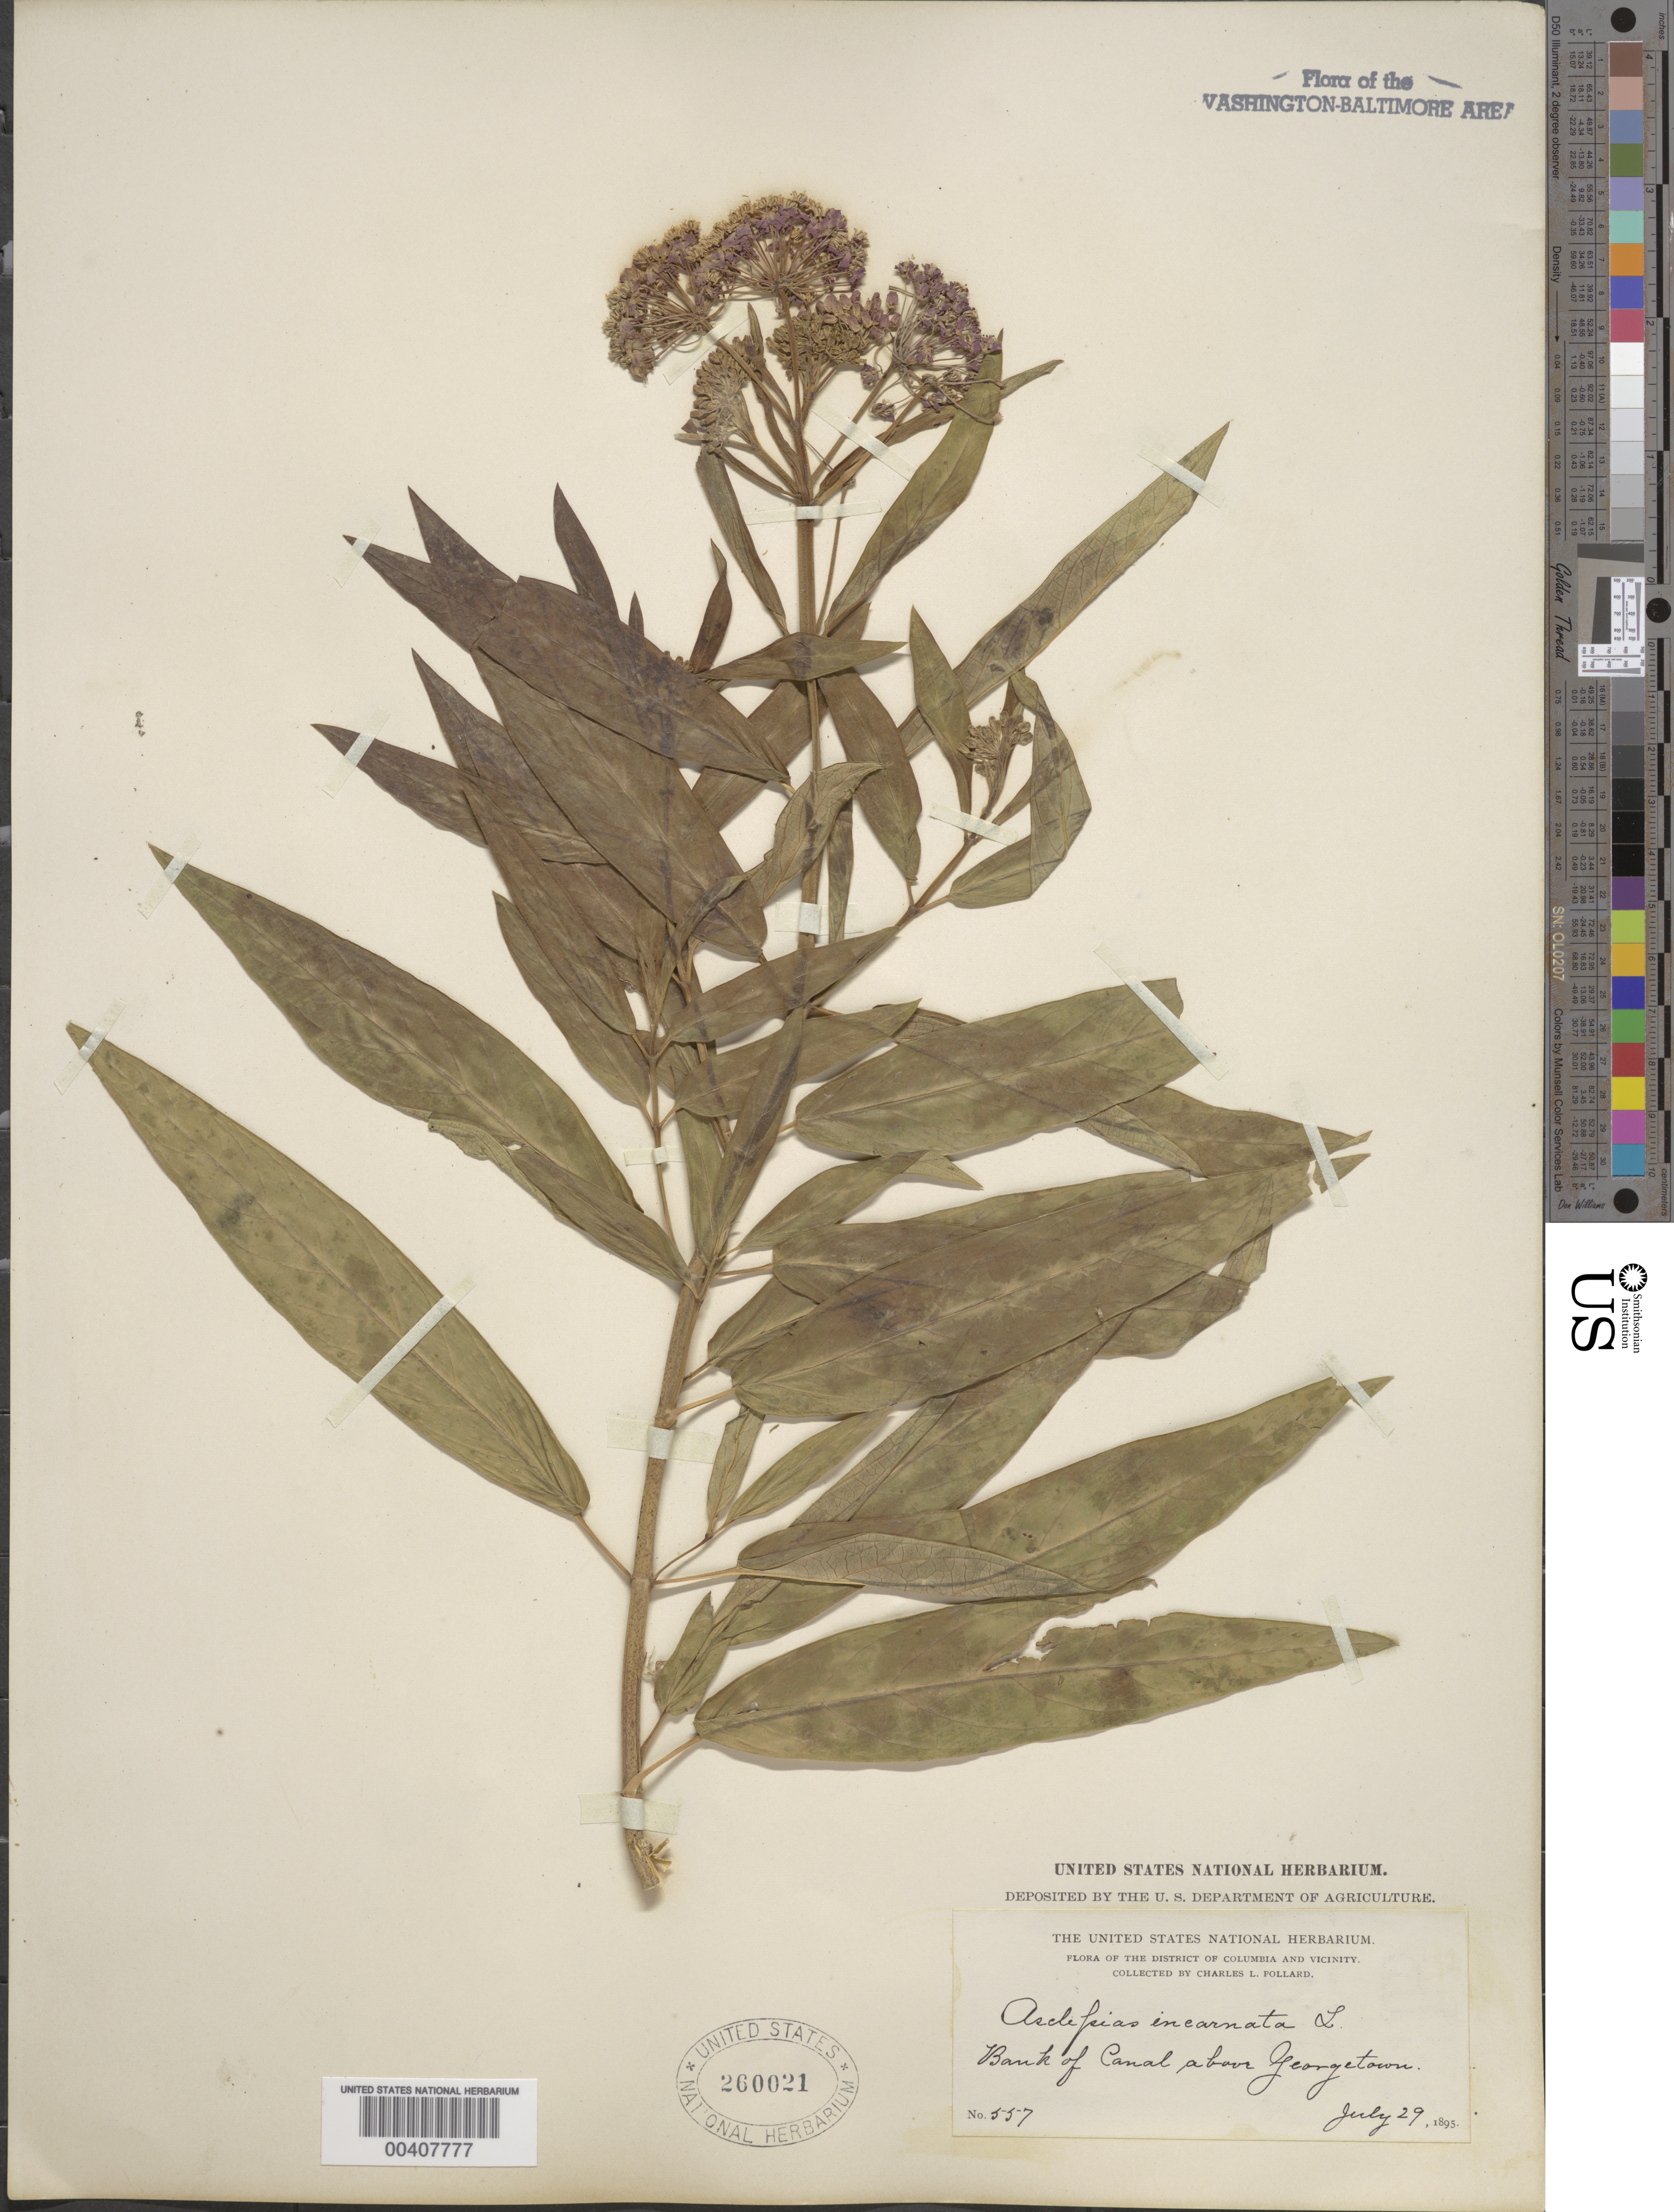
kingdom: Plantae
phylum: Tracheophyta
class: Magnoliopsida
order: Gentianales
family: Apocynaceae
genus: Asclepias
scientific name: Asclepias incarnata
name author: L.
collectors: C. L. Pollard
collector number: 557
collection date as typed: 29 Jul 1895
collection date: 1895-07-29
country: United States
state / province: District of Columbia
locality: C. and O. Canal Bank C. & O. Canal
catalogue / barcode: US 260021